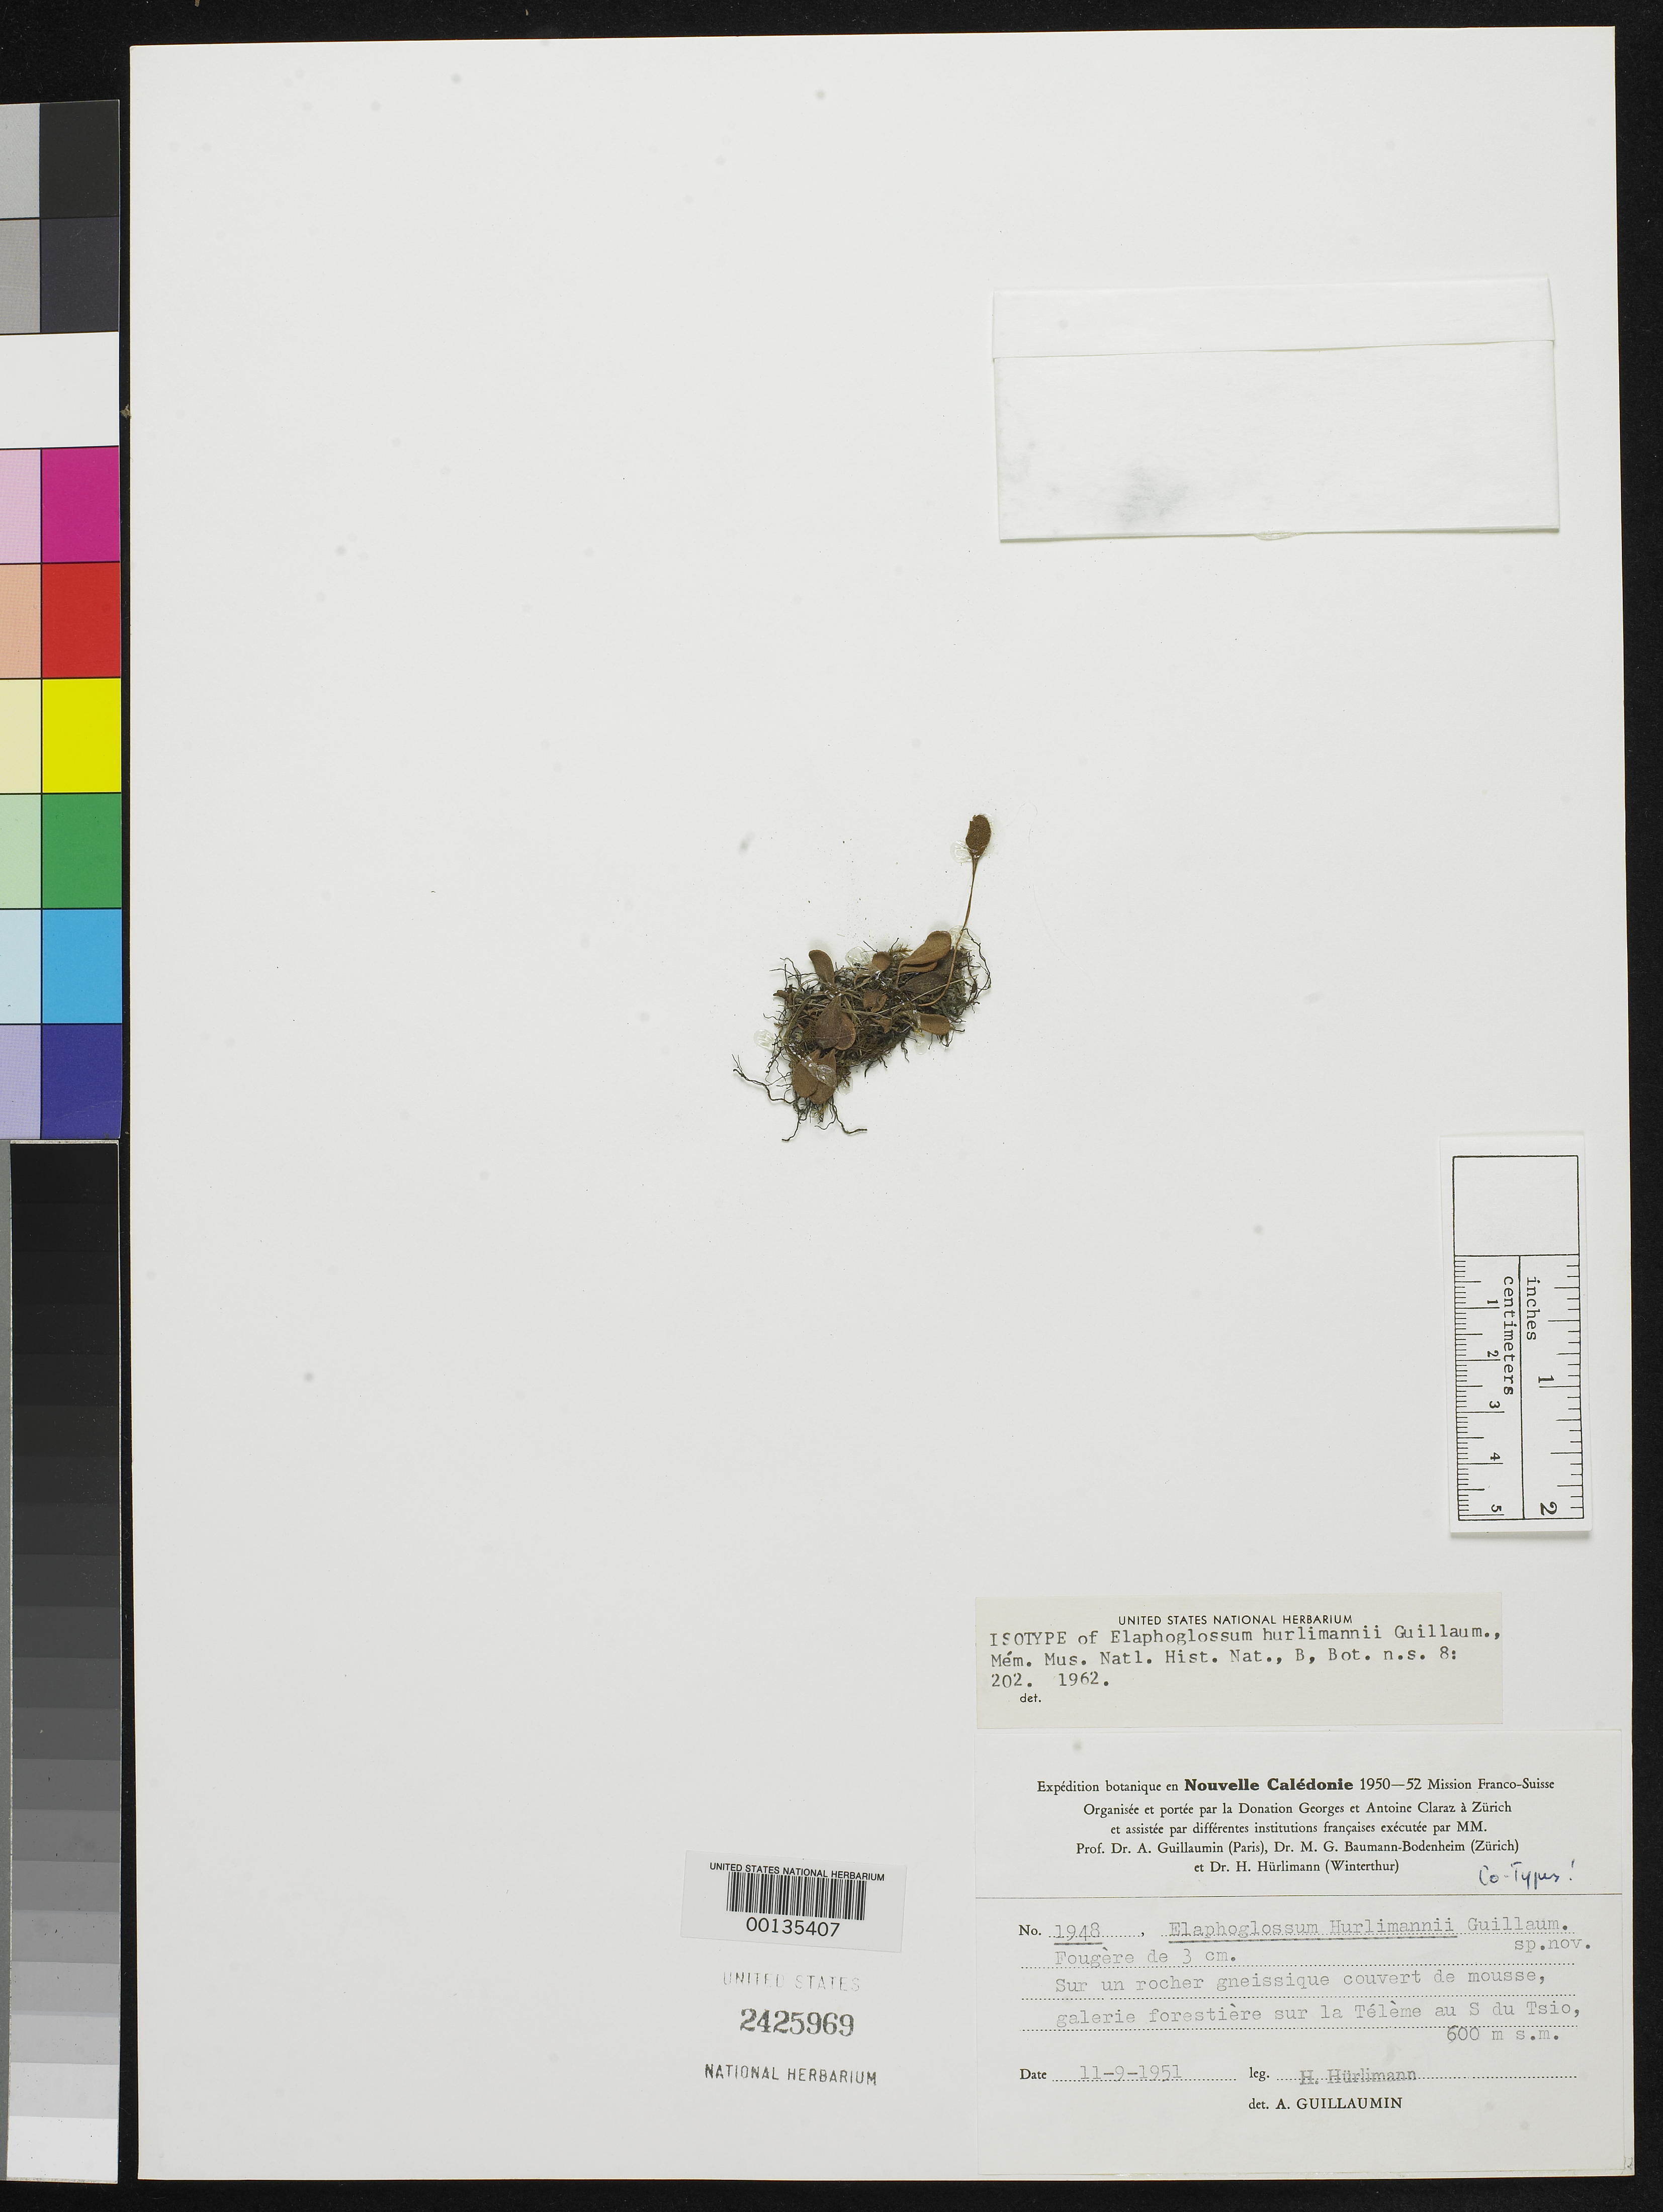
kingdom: Plantae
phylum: Tracheophyta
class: Polypodiopsida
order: Polypodiales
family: Dryopteridaceae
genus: Elaphoglossum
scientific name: Elaphoglossum hurlimannii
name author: Guillaumin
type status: Isotype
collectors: H. Huerlimann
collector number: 1948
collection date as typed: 11 Sep 1951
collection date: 1951-09-11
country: New Caledonia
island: New Caledonia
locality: On Teleme S of Mt. Tsio.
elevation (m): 600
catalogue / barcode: US 2425969